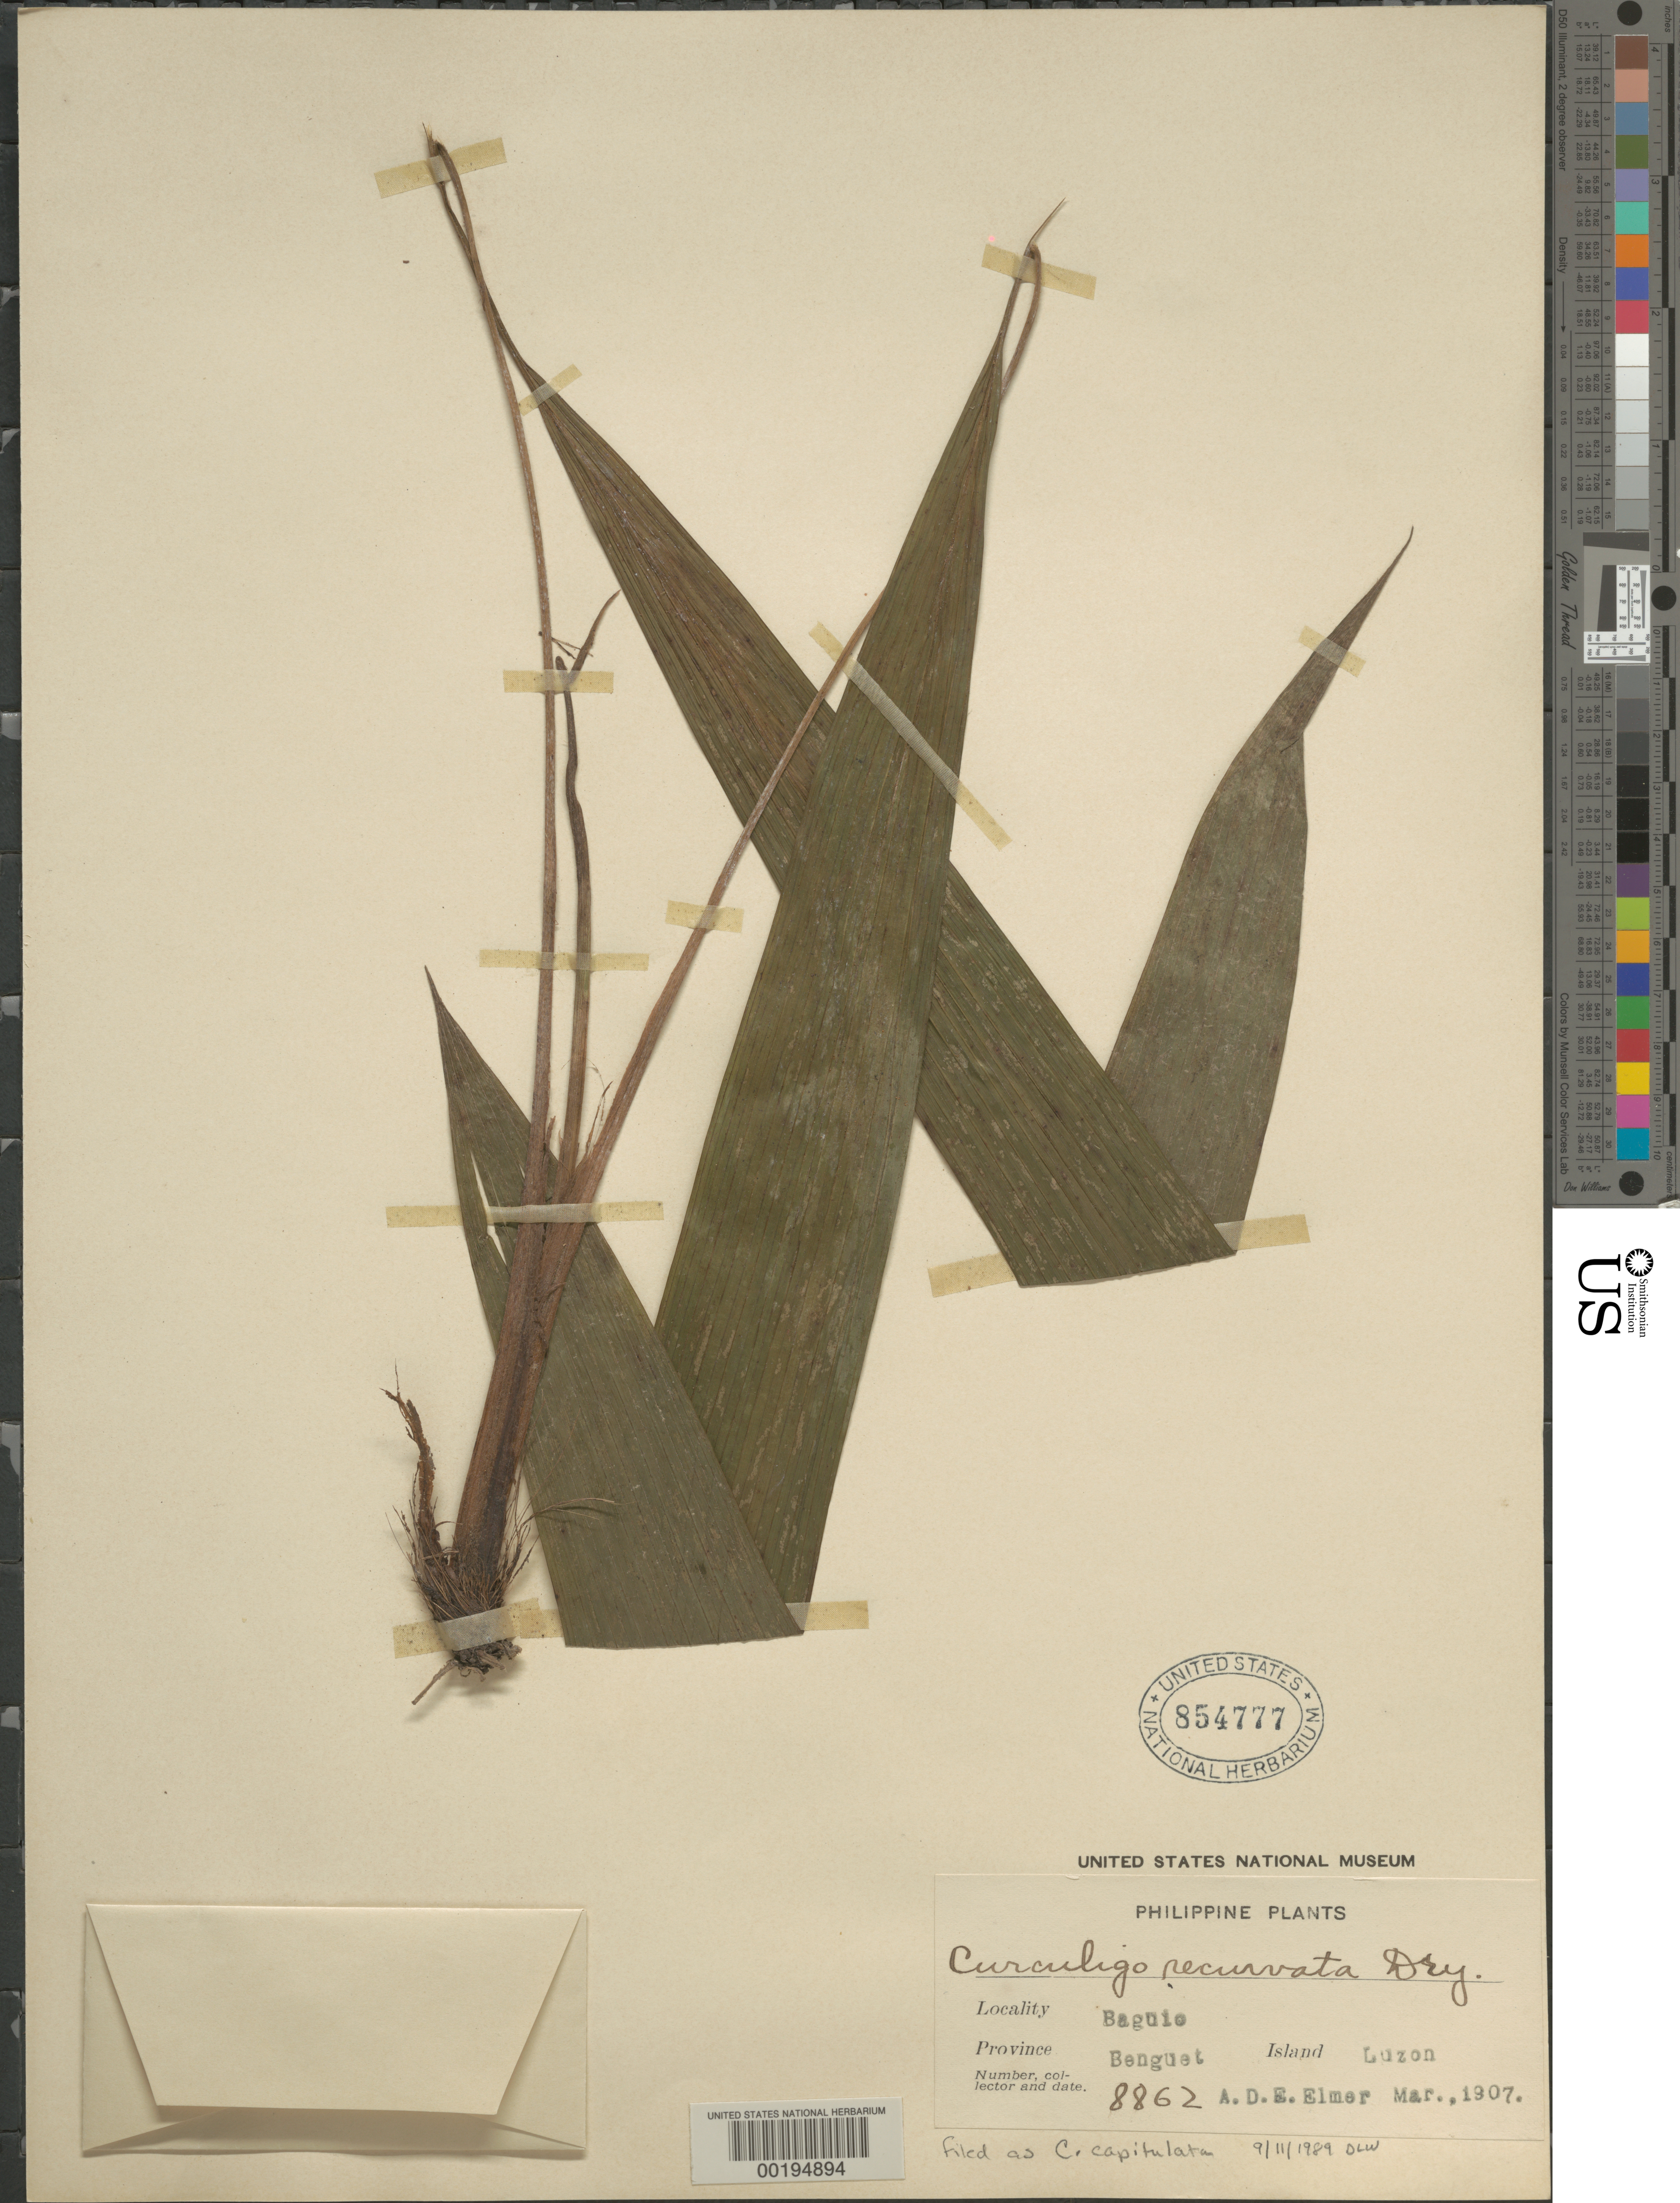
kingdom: Plantae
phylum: Tracheophyta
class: Liliopsida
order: Asparagales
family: Hypoxidaceae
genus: Curculigo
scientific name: Curculigo capitulata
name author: (Lour.) Kuntze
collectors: A. D. E. Elmer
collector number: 8862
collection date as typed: Mar 1907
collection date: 1907-03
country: Philippines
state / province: Cordillera (Administrative Region)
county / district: Benguet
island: Luzon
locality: Baguio city (province), baguio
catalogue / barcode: US 854777